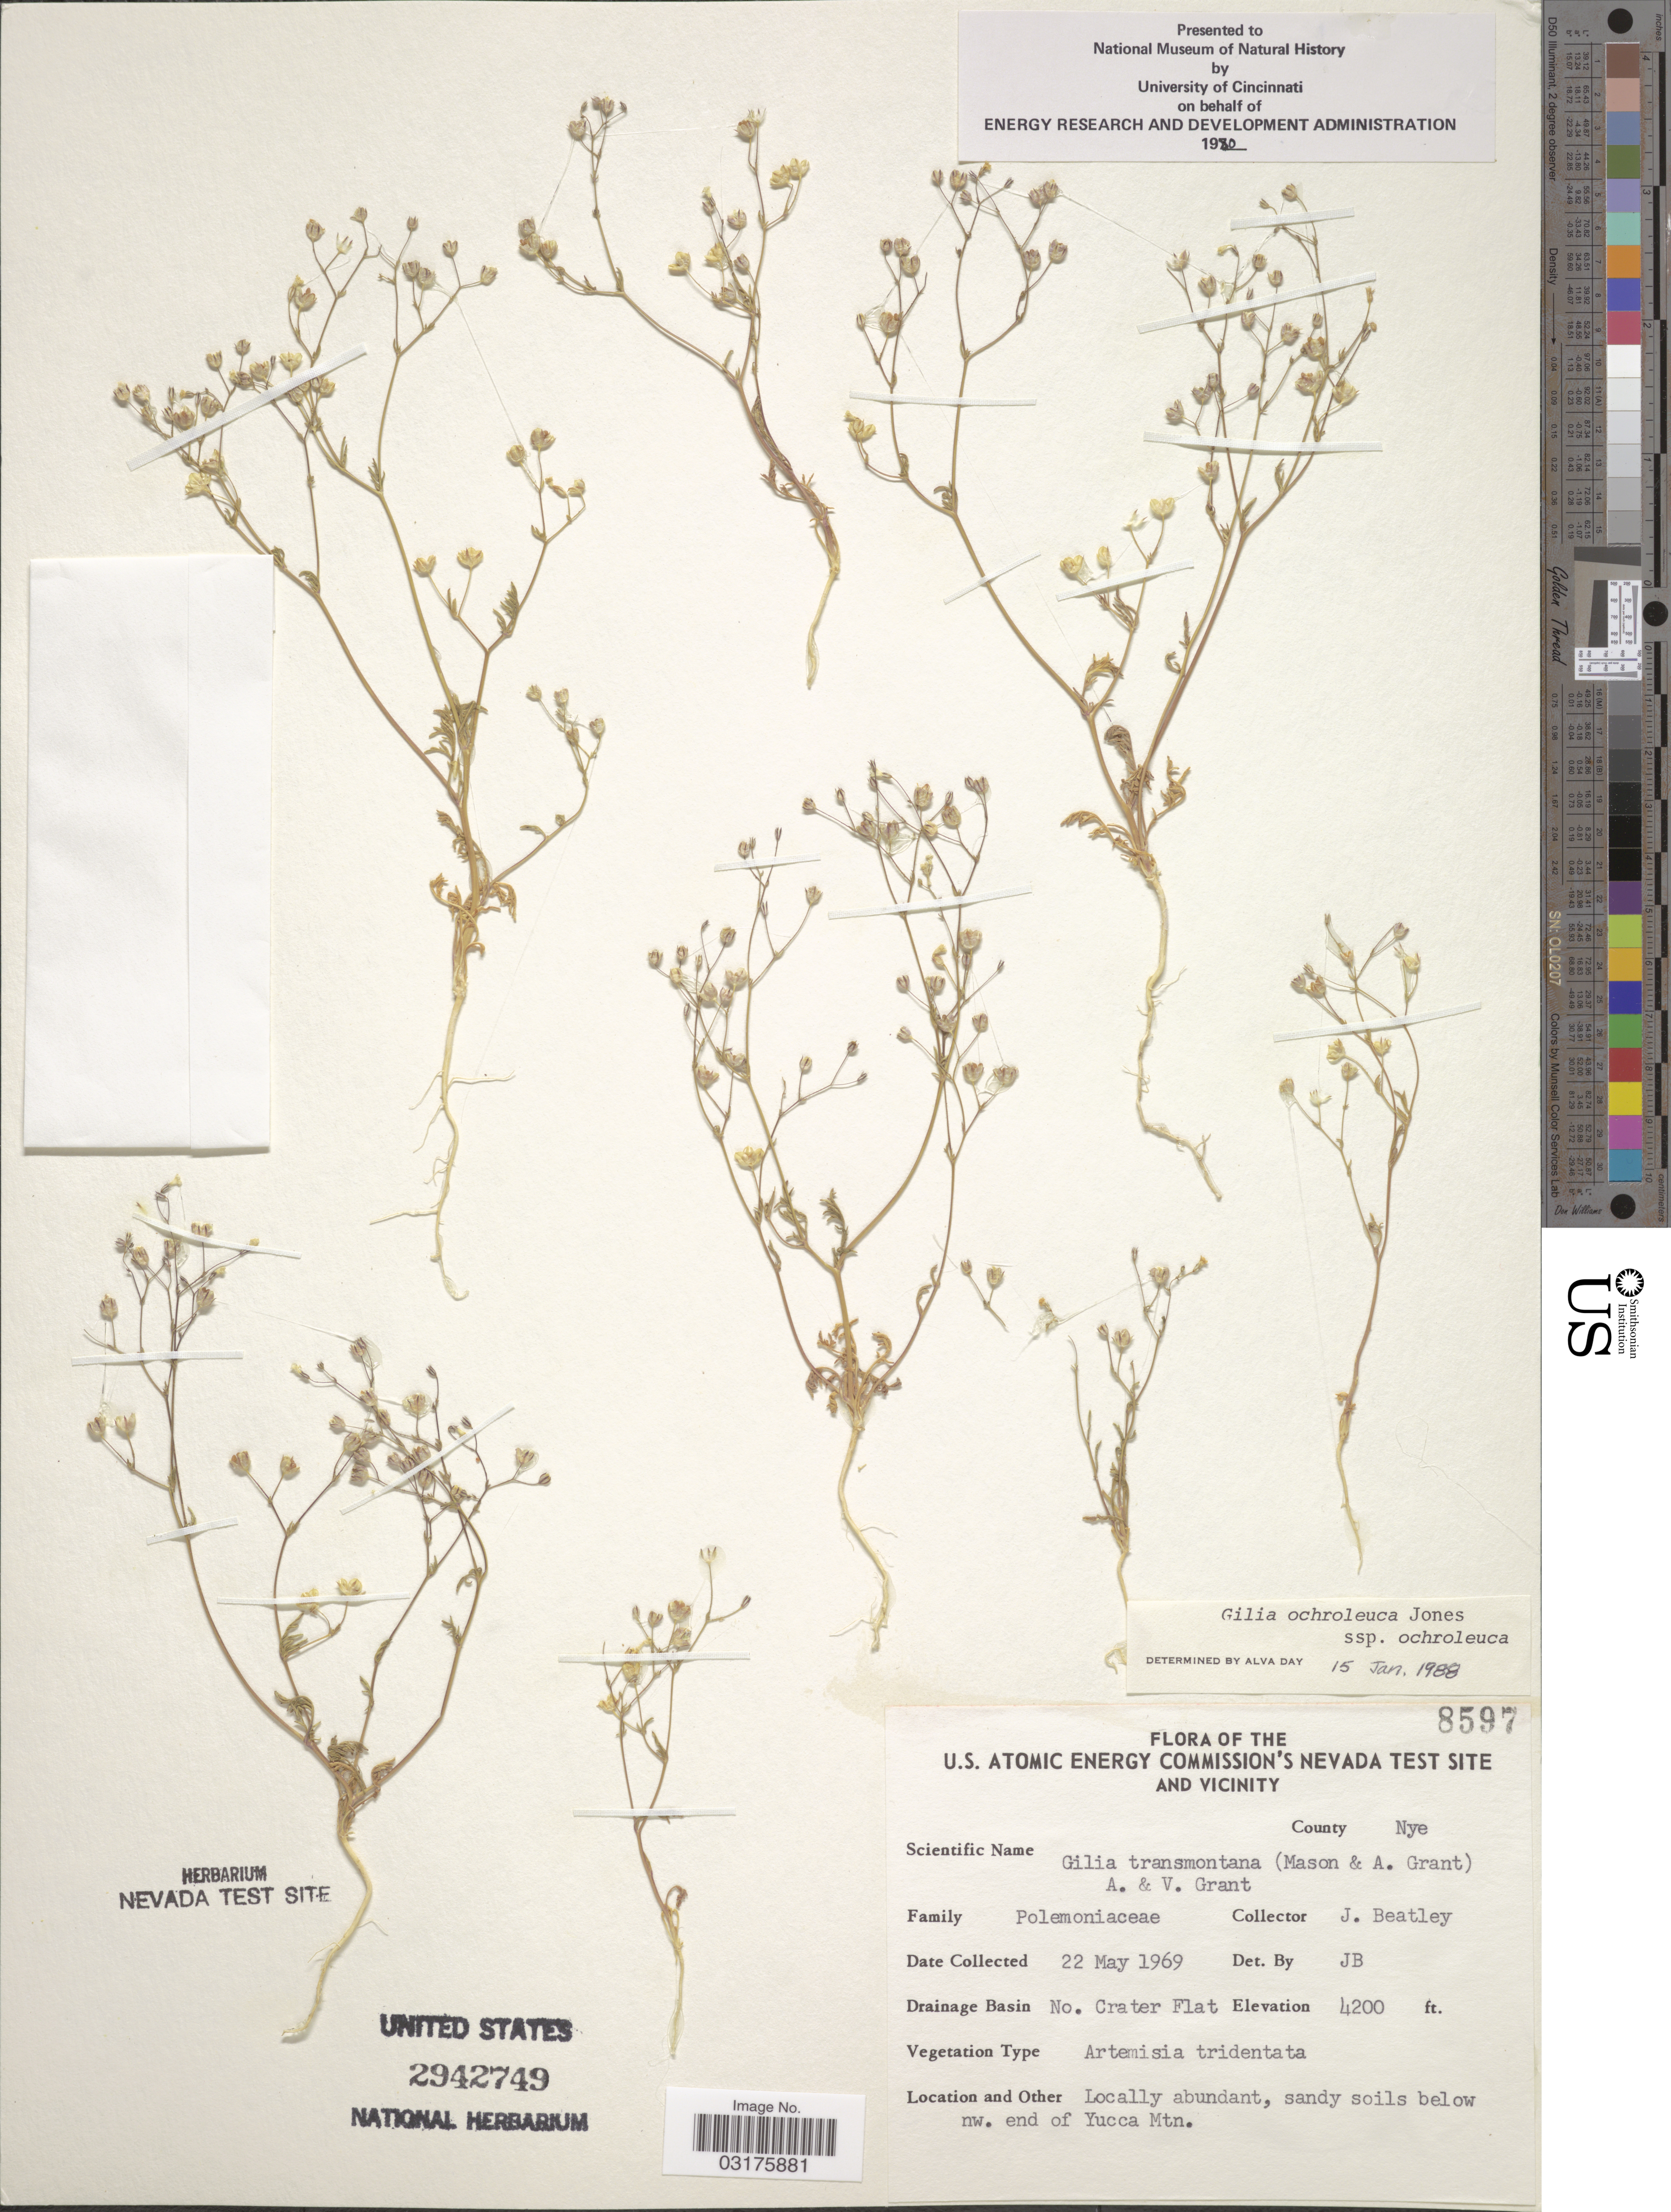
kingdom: Plantae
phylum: Tracheophyta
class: Magnoliopsida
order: Ericales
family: Polemoniaceae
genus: Gilia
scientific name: Gilia ochroleuca subsp. ochroleuca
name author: M.E. Jones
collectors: J. C. Beatley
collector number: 8597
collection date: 1969-05-22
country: United States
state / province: Nevada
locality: U.S. Atomic Energy Commission's Nevada Test Site and Vicinity, County Nye, Drainage Basin No. Crater Flat, sandy soils below nw. end of Yucca Mtn.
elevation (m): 1280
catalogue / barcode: US 2942749